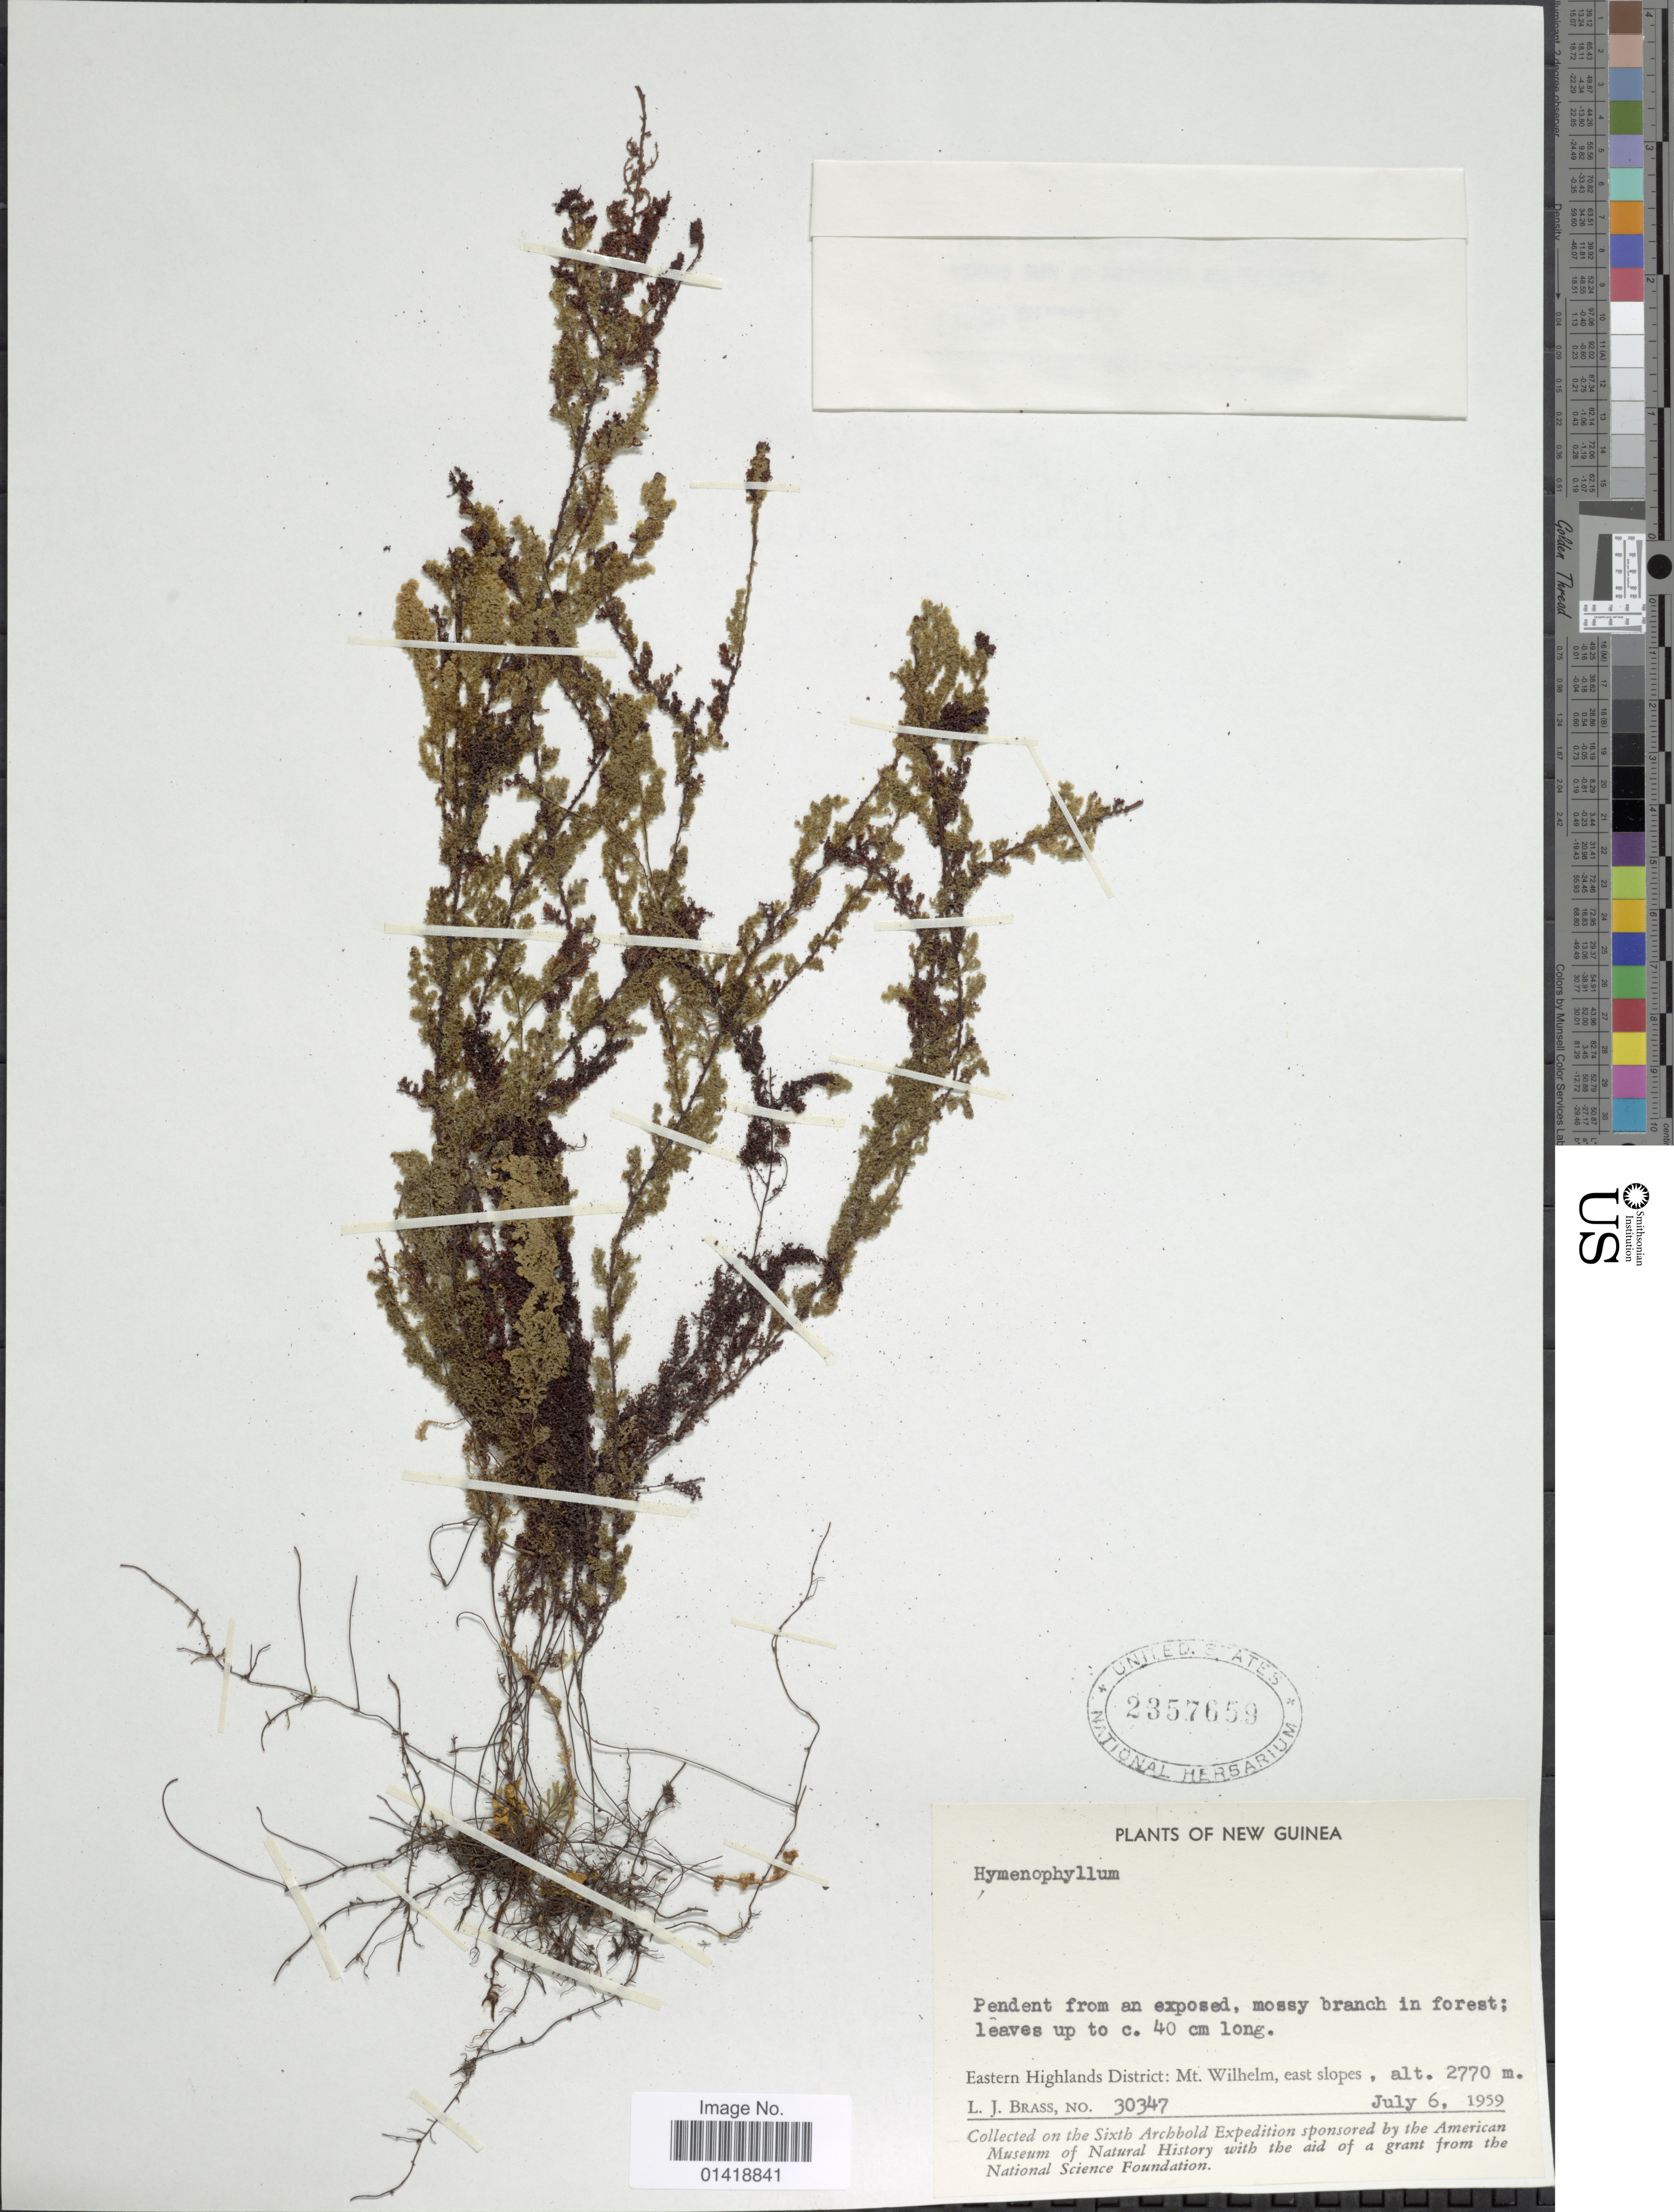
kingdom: Plantae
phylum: Tracheophyta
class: Polypodiopsida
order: Hymenophyllales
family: Hymenophyllaceae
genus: Hymenophyllum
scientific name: Hymenophyllum sp.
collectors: L. J. Brass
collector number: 30347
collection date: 1959-07-06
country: Papua New Guinea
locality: New Guinea. Eastern Highlands District: Mt. Wilhelm, east slopes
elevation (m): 2770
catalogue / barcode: US 2357659